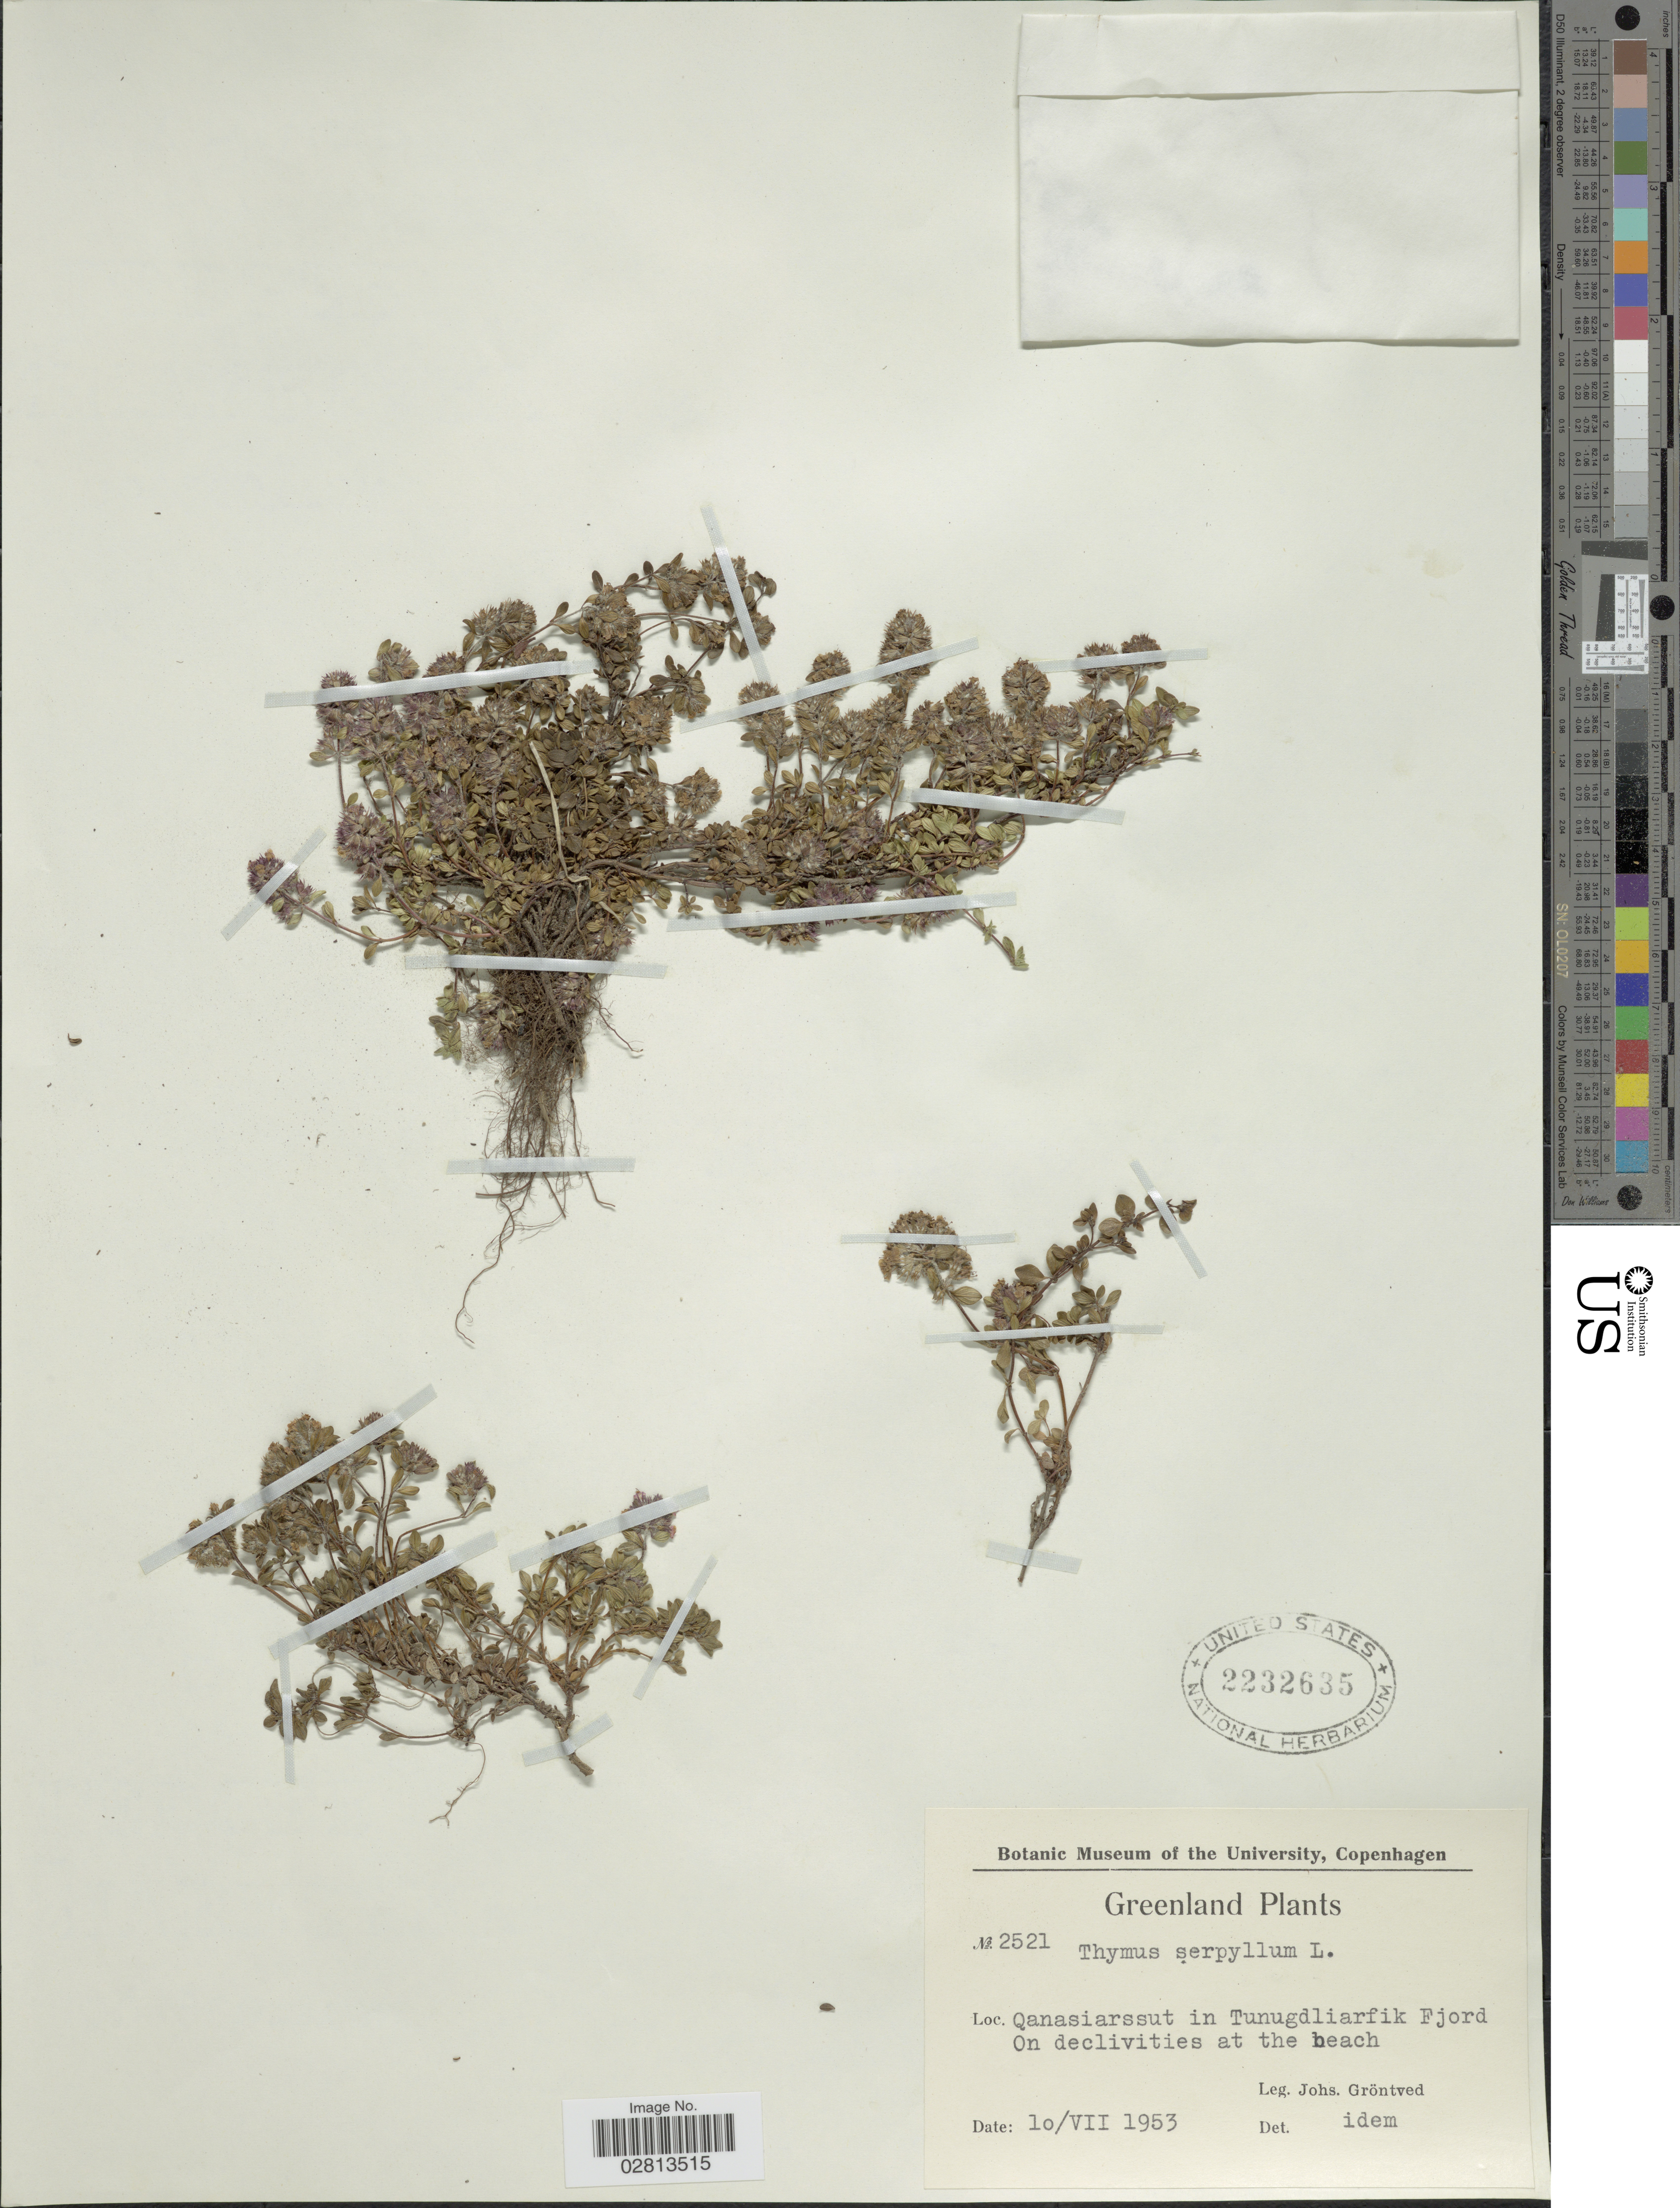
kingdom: Plantae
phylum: Tracheophyta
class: Magnoliopsida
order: Lamiales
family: Lamiaceae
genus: Thymus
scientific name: Thymus serpyllum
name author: L.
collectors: J. Gröntved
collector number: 2521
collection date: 1953-07-10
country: Greenland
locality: Qanasiarssut in Tunugdliarfik Fjord. On declivities at the beach.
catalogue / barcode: US 2232635